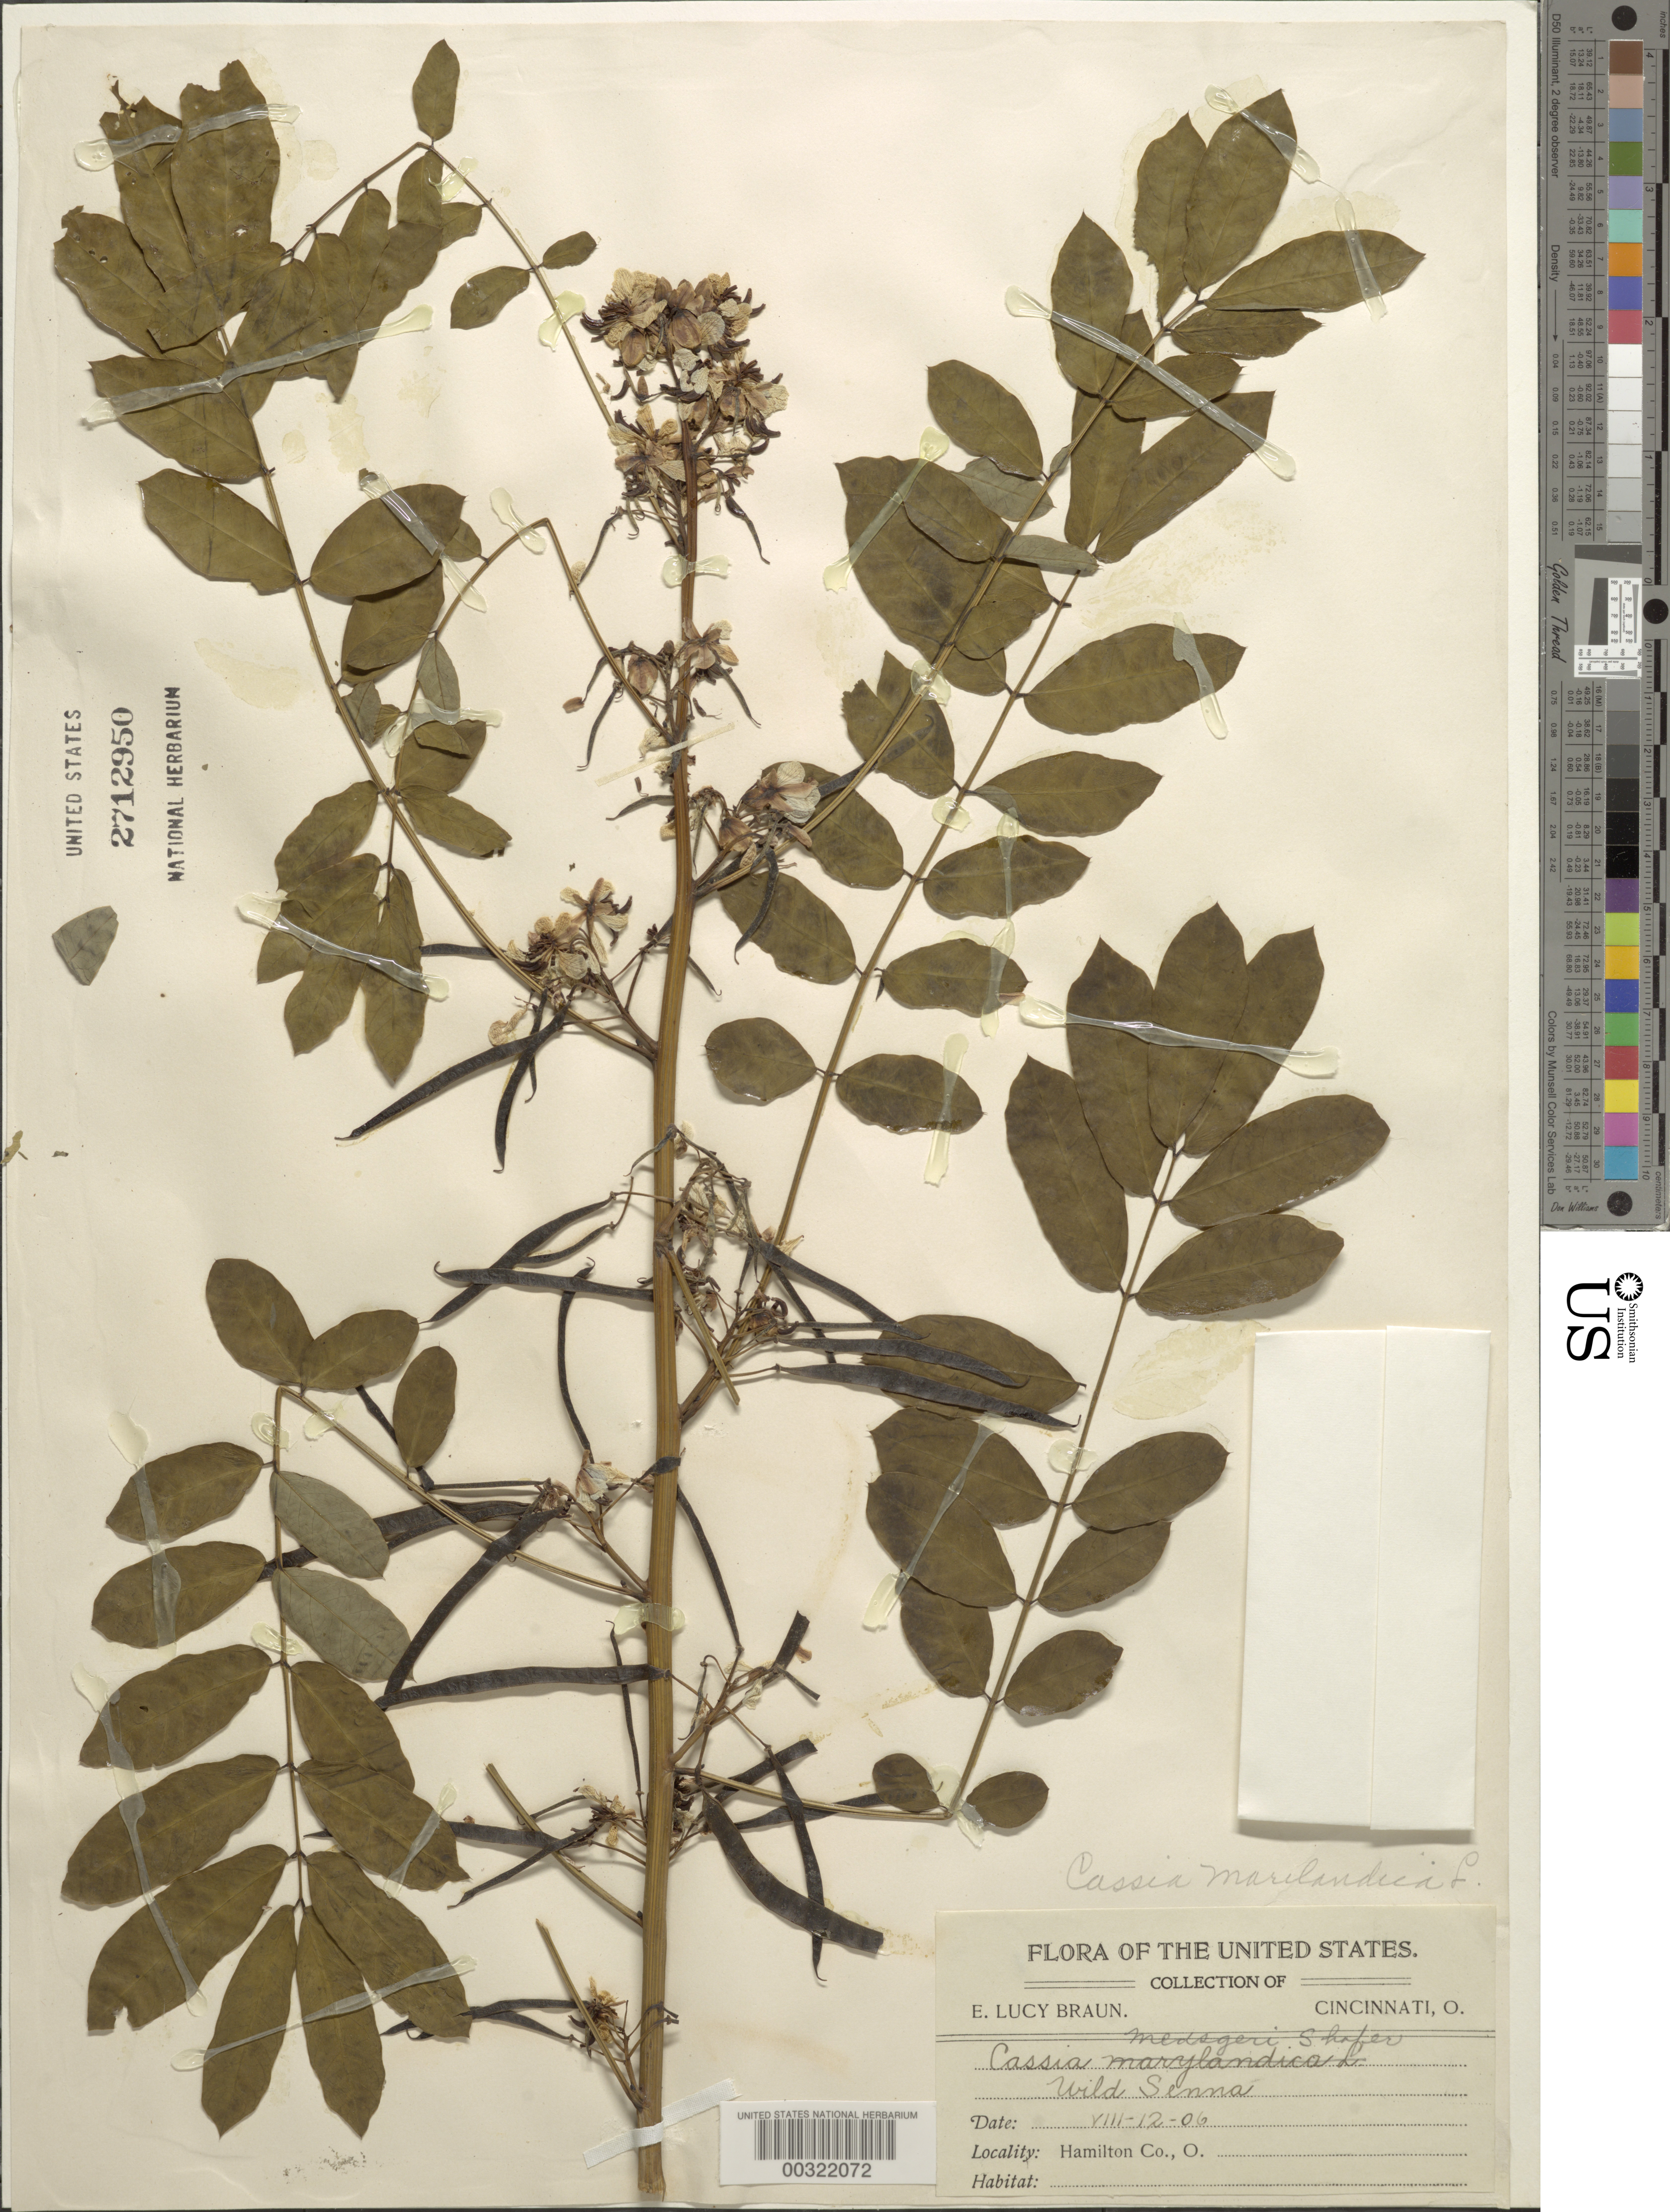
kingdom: Plantae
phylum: Tracheophyta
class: Magnoliopsida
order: Fabales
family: Fabaceae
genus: Senna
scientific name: Senna marilandica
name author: (L.) Link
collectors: L. E. Braun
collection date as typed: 12 Aug 1906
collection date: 1906-08-12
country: United States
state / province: Ohio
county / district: Hamilton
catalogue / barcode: US 2712950